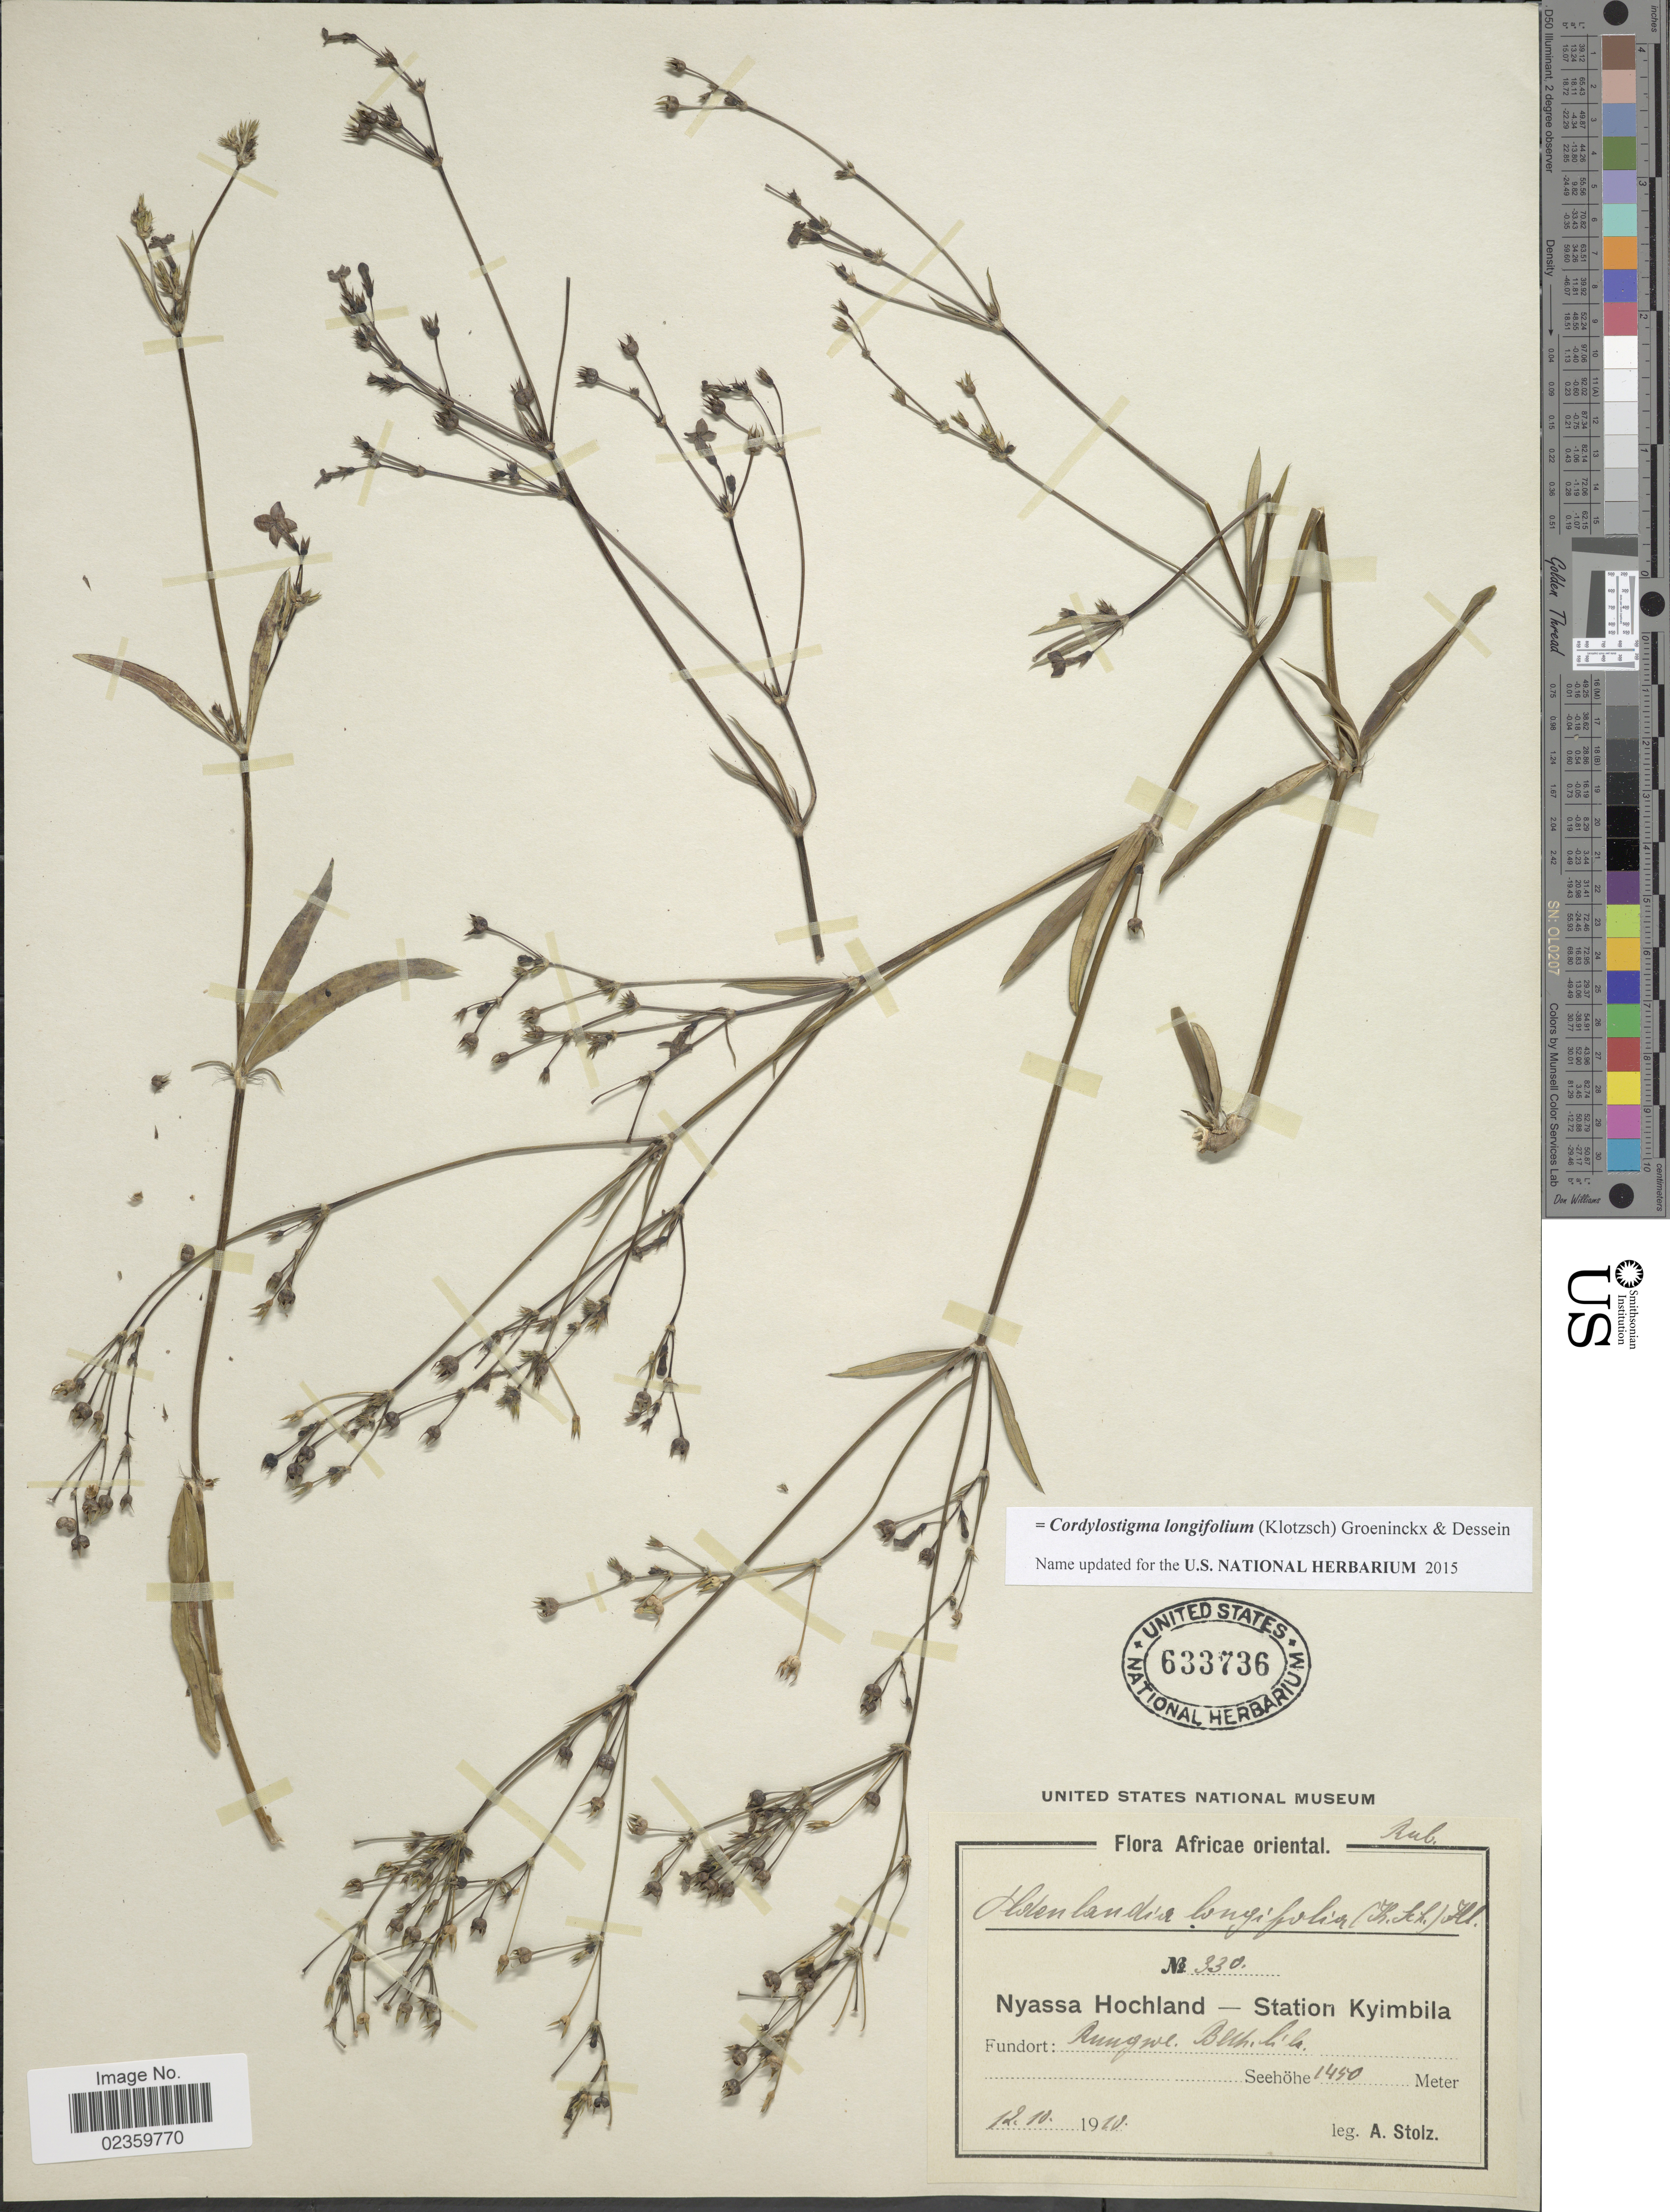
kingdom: Plantae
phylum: Tracheophyta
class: Magnoliopsida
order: Gentianales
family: Rubiaceae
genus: Cordylostigma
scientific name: Cordylostigma longifolium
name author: (Klotzsch) Groeninckx & Dessein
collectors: A. Stolz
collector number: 330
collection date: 1910-10-12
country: Tanzania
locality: Africae oriental, Nyassa Hochland - Station Kyimbila, Fundort: Rungwe.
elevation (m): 1450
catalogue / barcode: US 633736